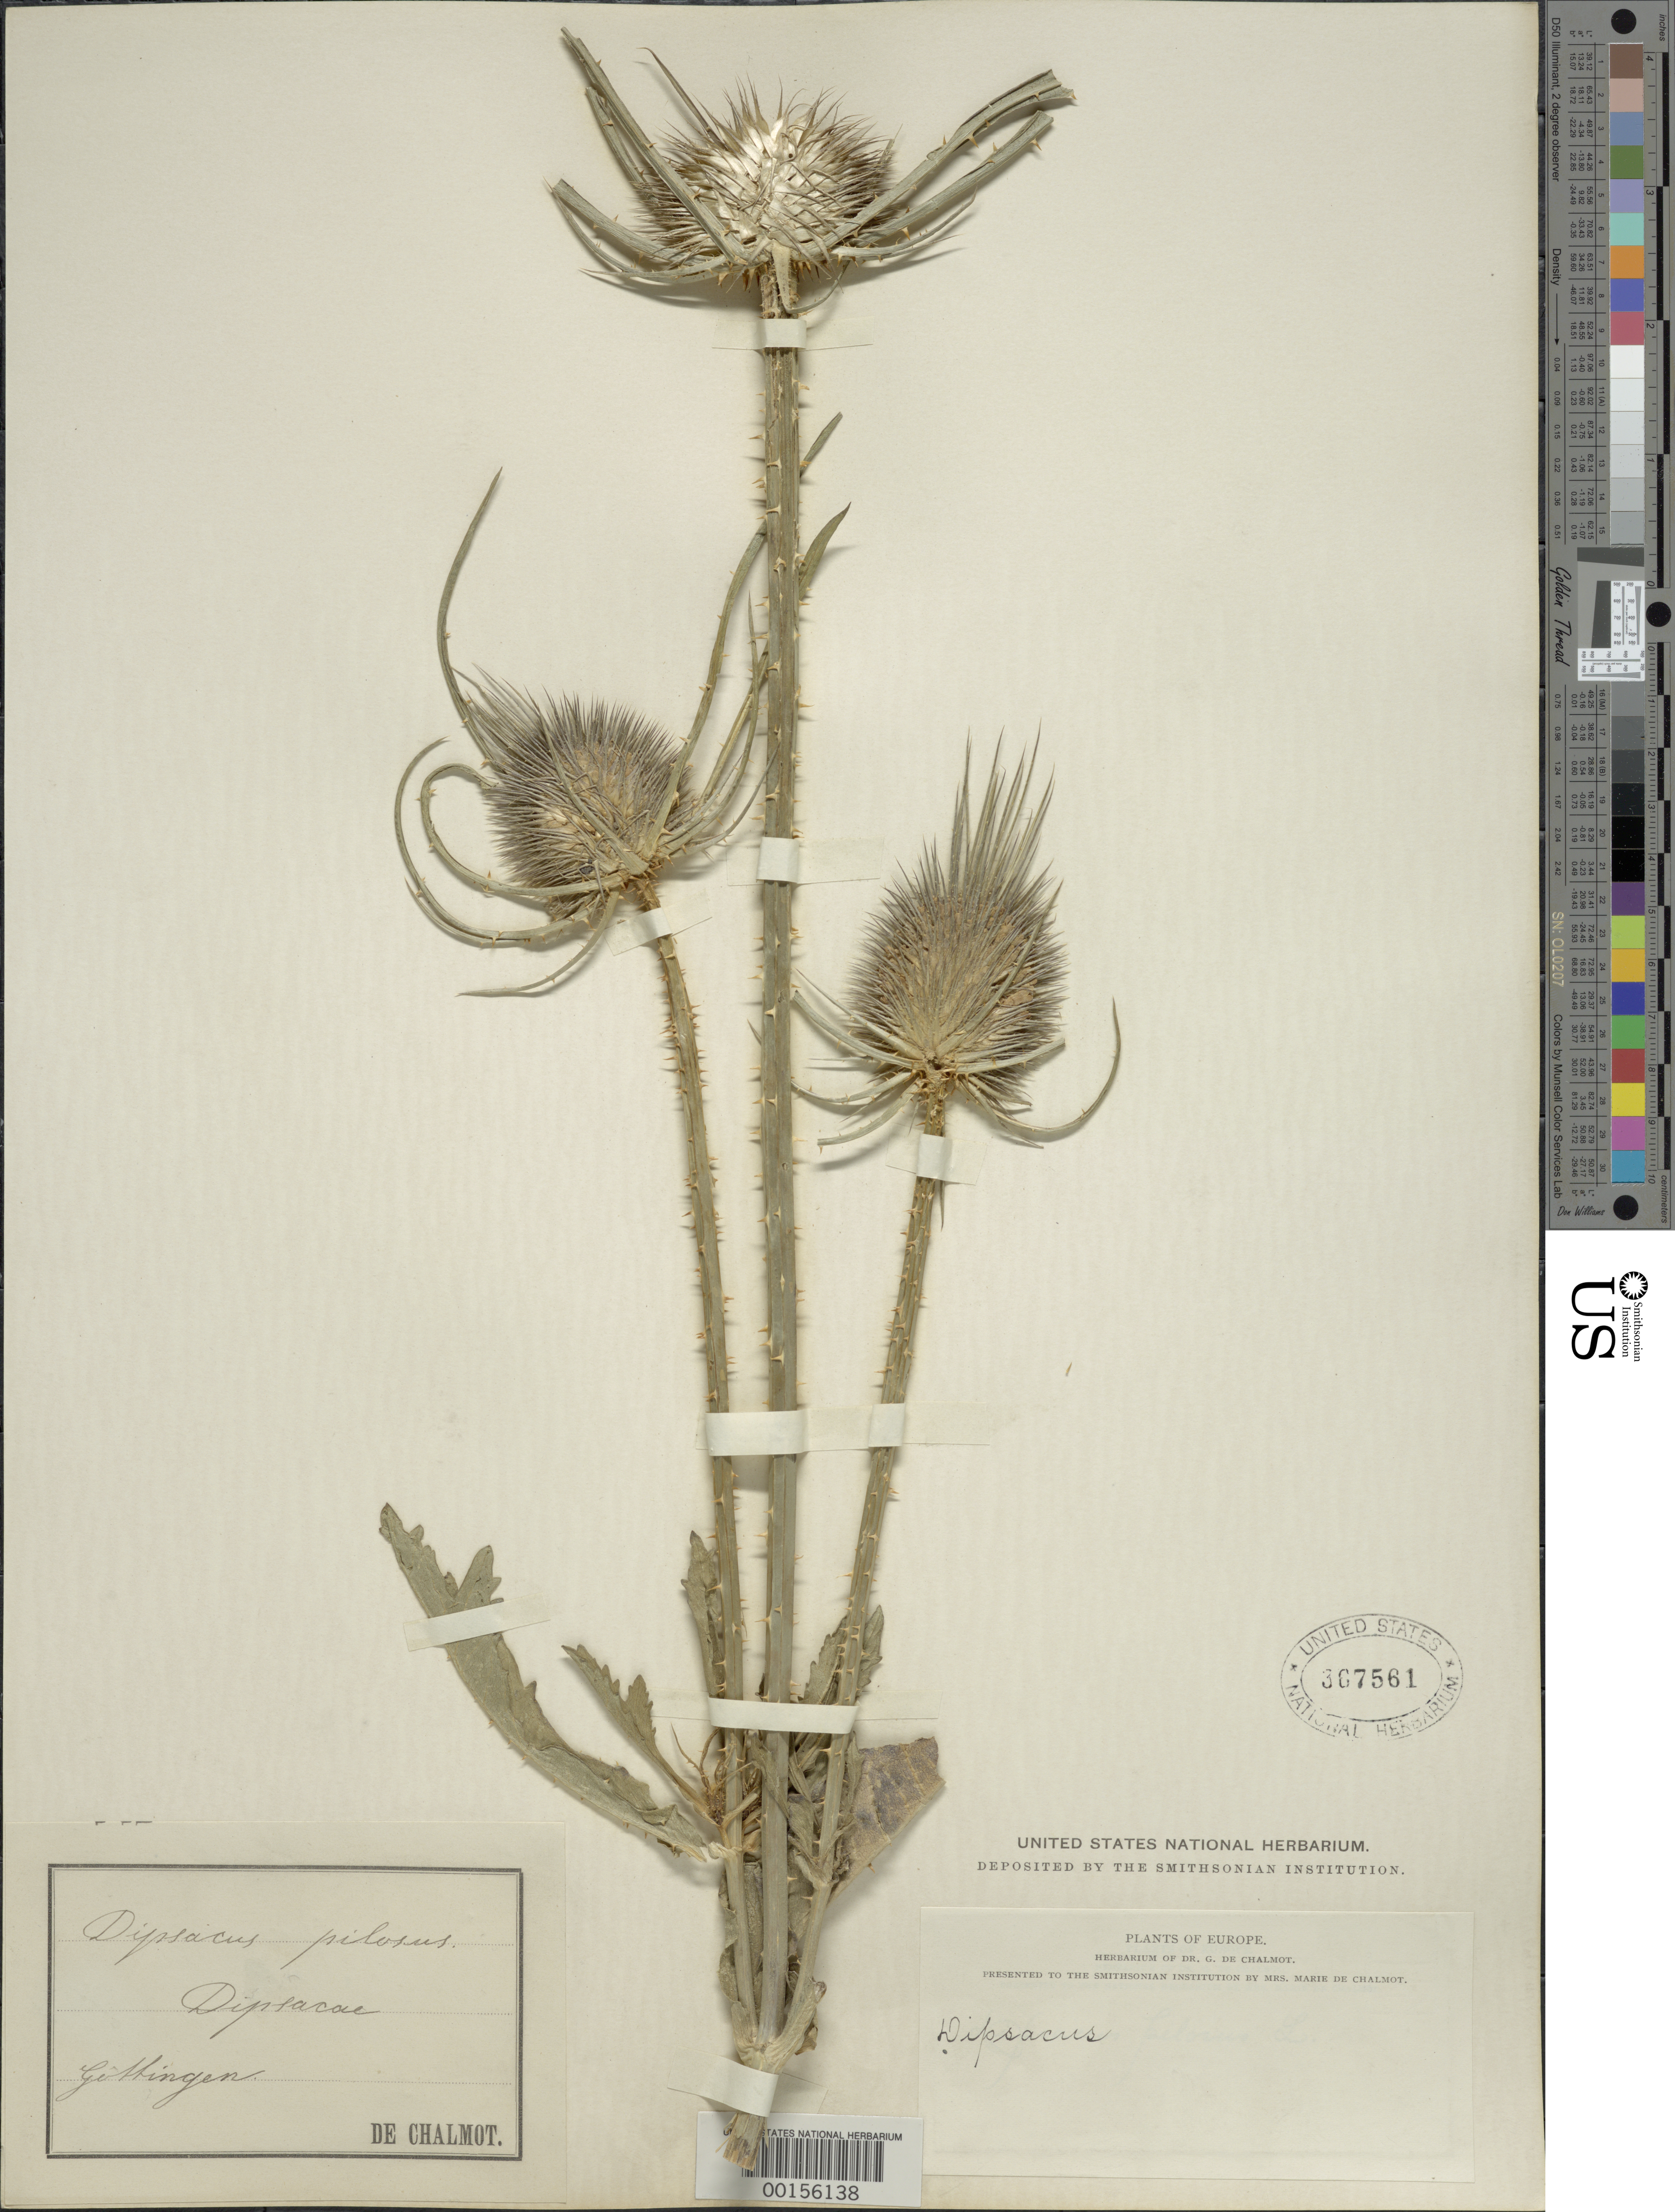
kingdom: Plantae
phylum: Tracheophyta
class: Magnoliopsida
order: Dipsacales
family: Caprifoliaceae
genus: Dipsacus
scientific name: Dipsacus sylvestris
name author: Huds.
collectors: G. de Chalmot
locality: Gittingen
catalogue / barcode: US 367561